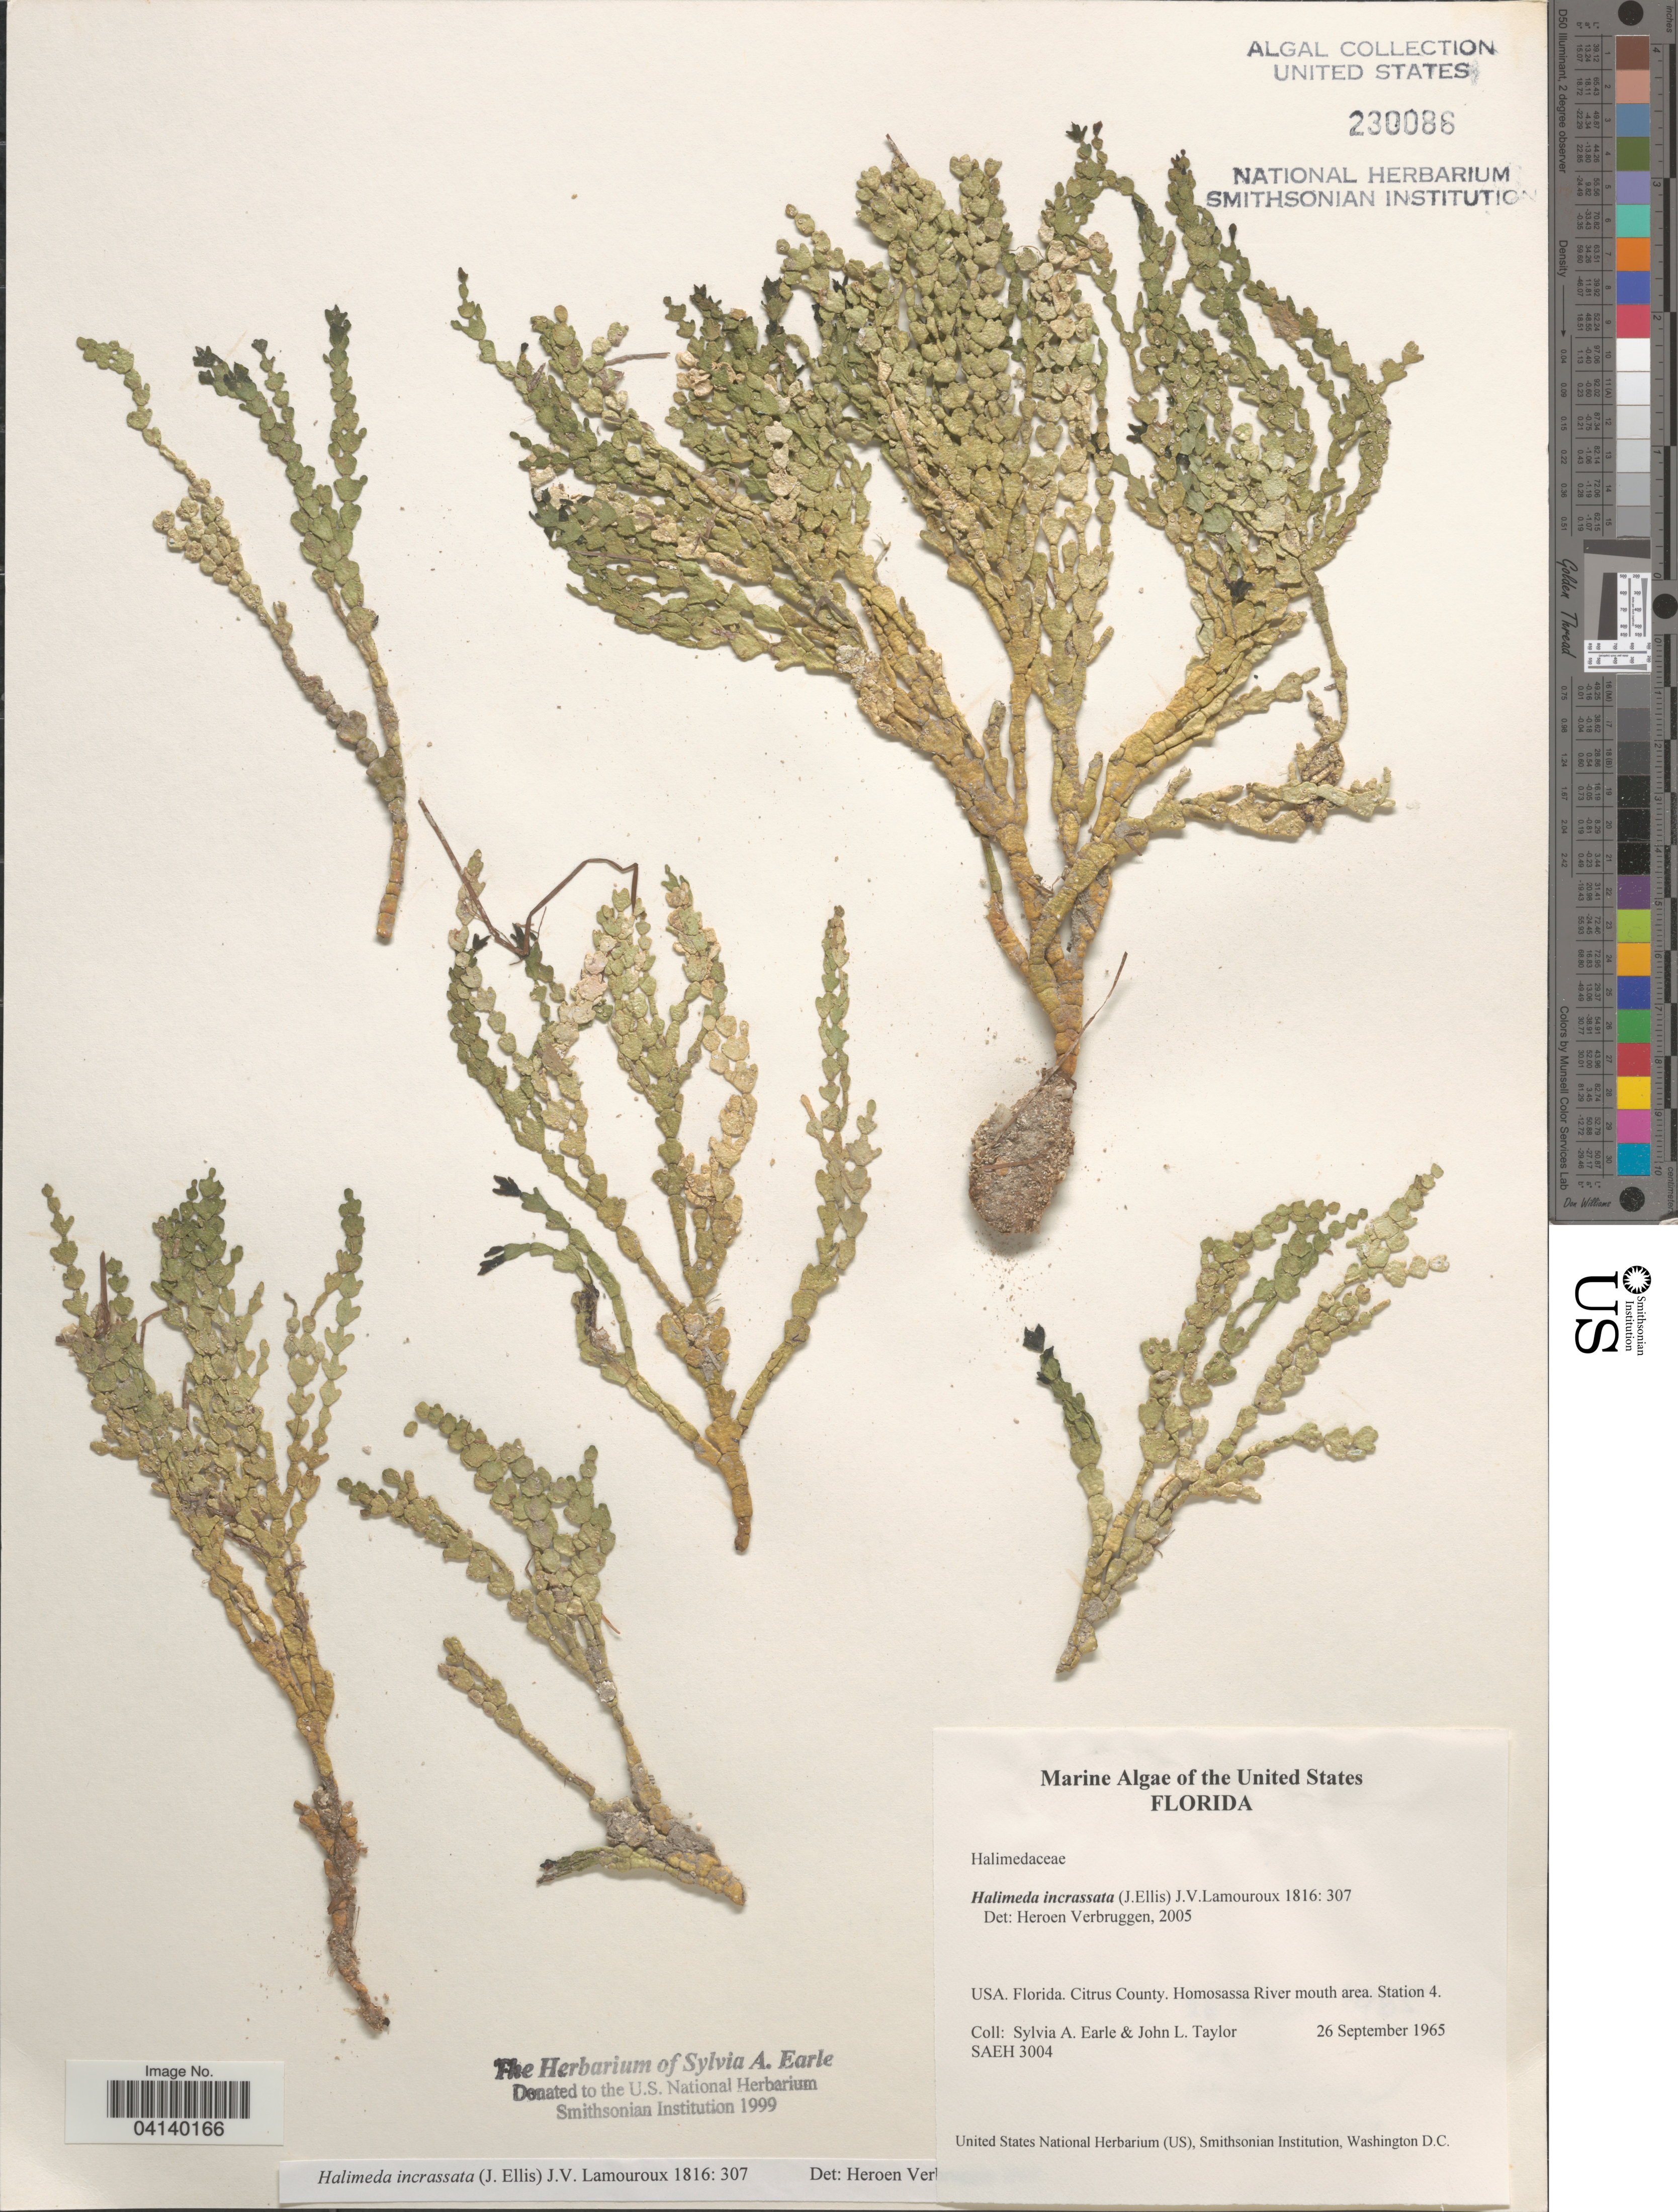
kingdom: Plantae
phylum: Chlorophyta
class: Ulvophyceae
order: Bryopsidales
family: Halimedaceae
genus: Halimeda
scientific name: Halimeda incrassata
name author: (J. Ellis) J.V.Lamouroux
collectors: S. A. Earle & J. L. Taylor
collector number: SAEH3004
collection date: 1965-09-26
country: United States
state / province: Florida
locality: Citrus County. Homosassa River mouth area. Station 4.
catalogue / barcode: US 230086